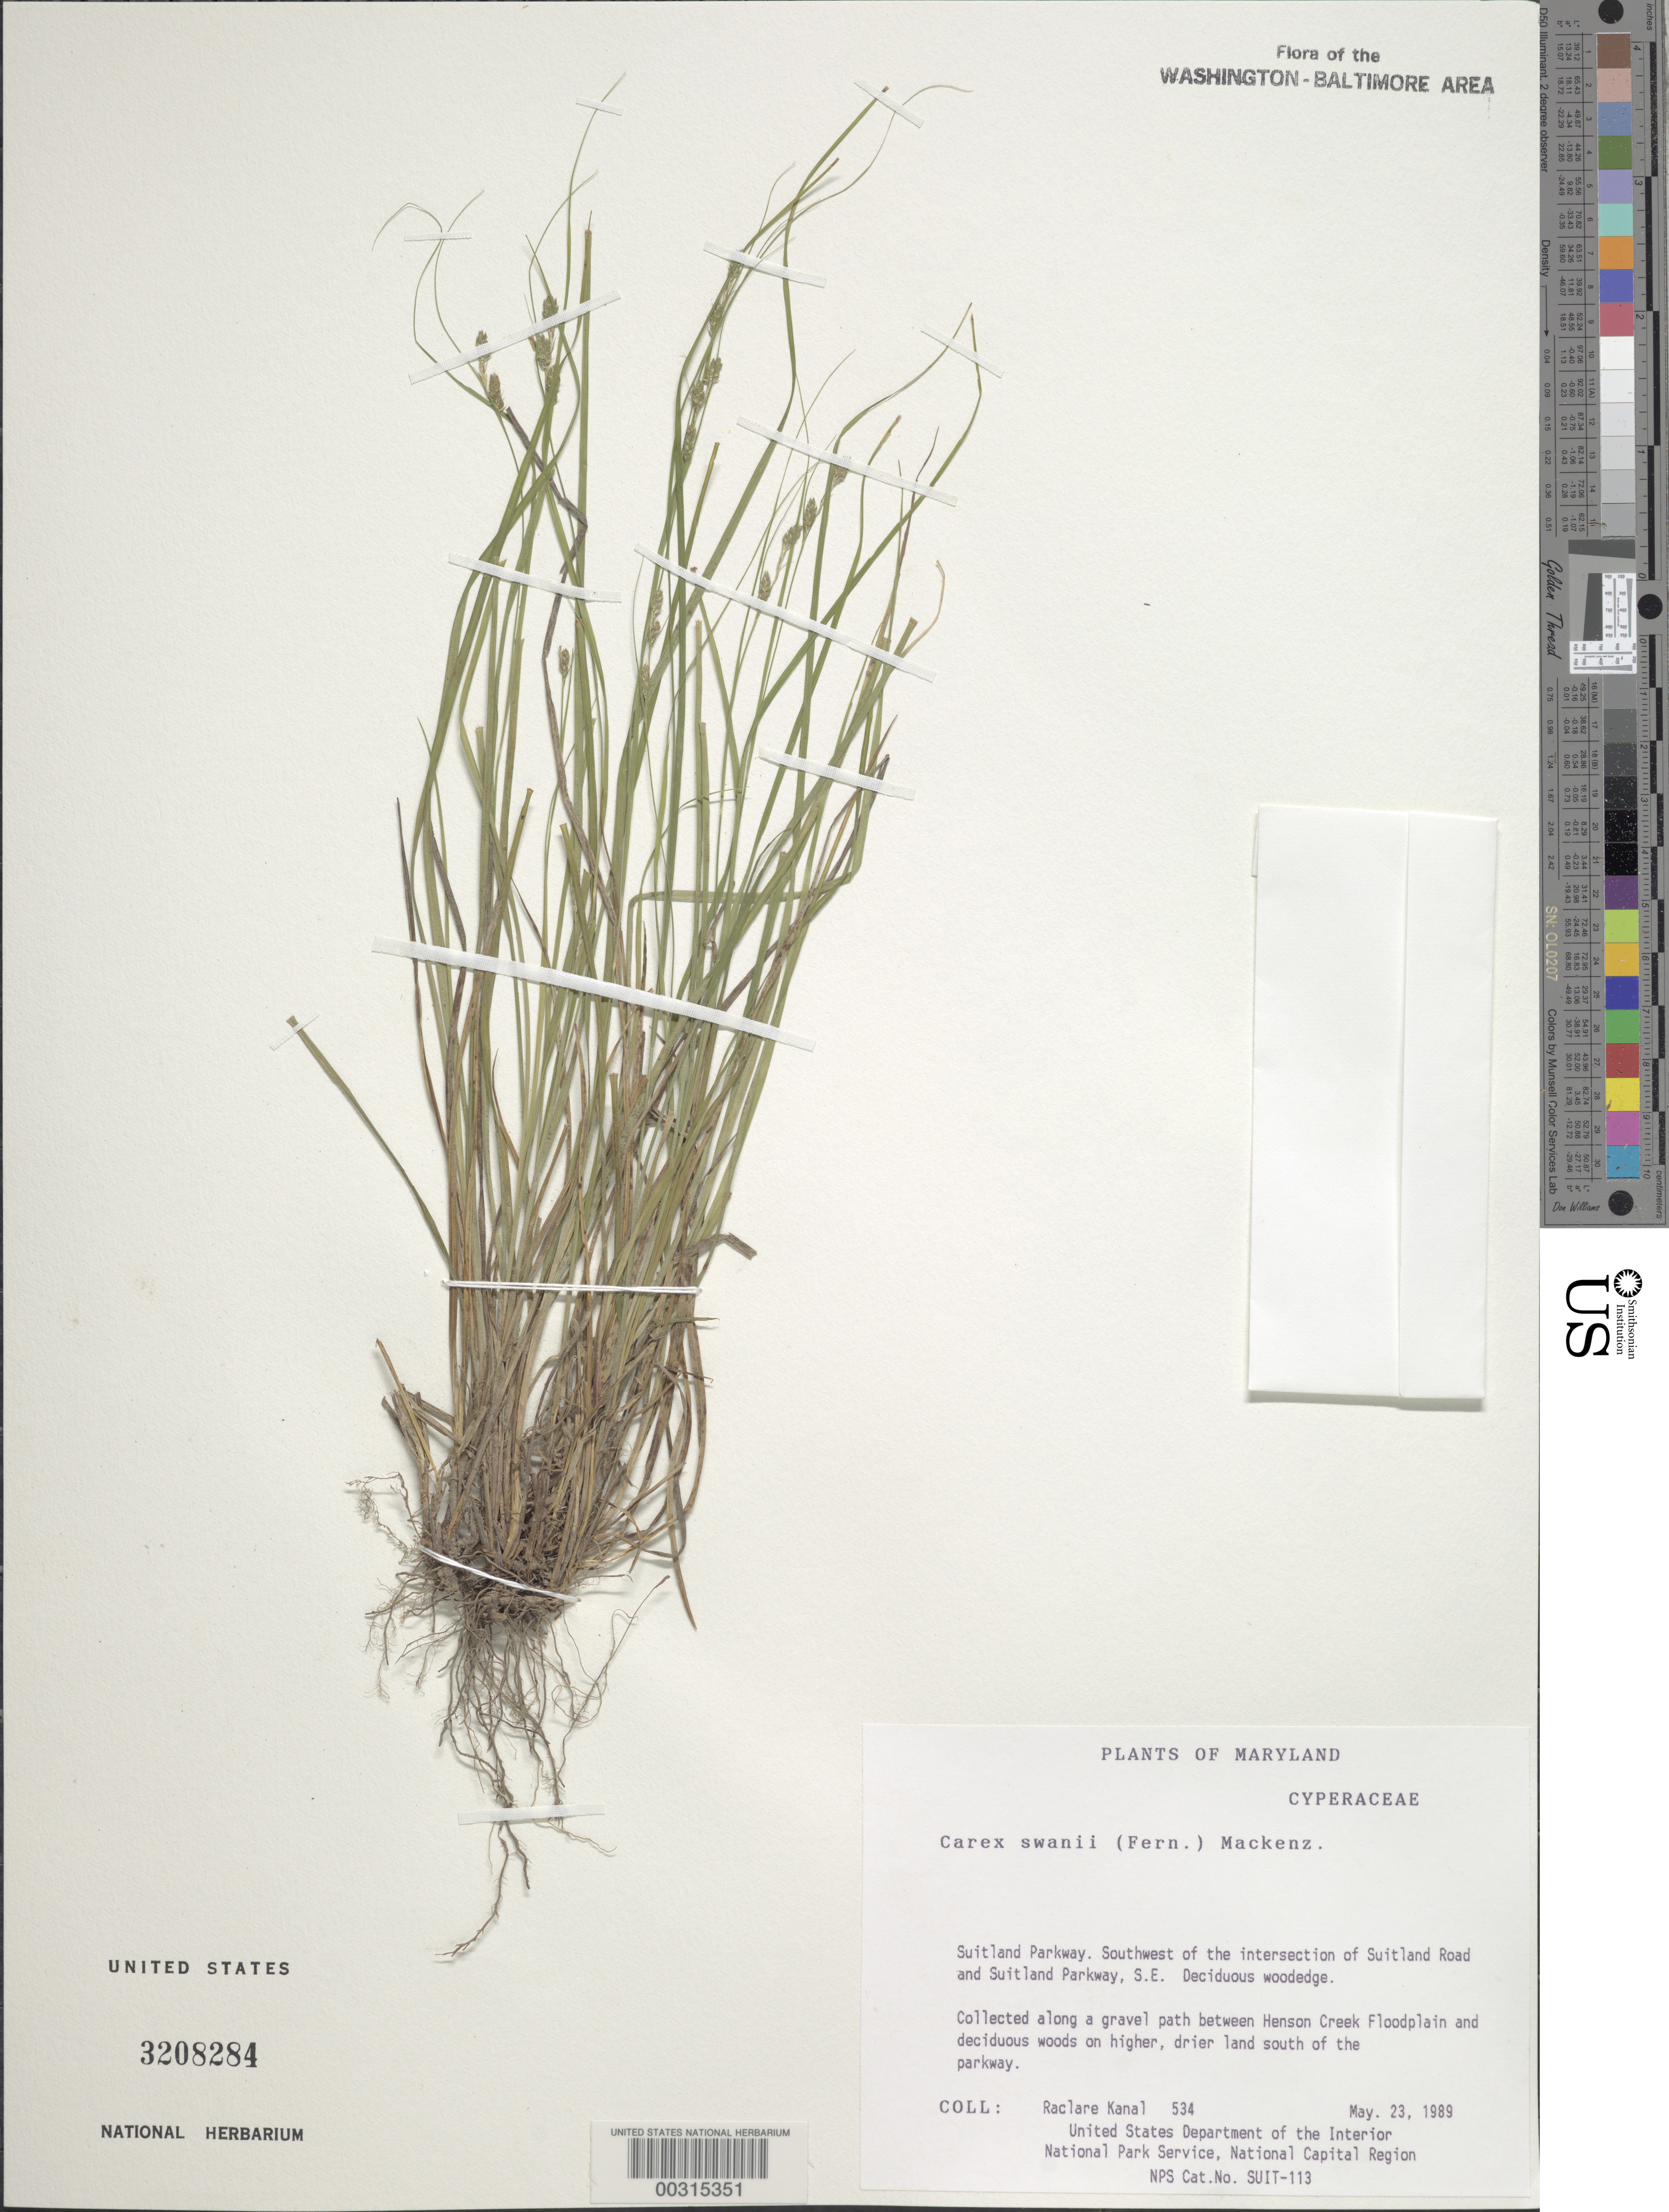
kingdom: Plantae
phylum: Tracheophyta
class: Liliopsida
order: Poales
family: Cyperaceae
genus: Carex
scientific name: Carex swanii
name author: (Fernald) Mack.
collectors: R. Kanal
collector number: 534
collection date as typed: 23 May 1989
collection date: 1989-05-23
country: United States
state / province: Maryland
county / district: Prince George's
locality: Suitland Parkway, SW of intersection of Suitland Parkway and Road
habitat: Deciduous woods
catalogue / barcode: US 3208284